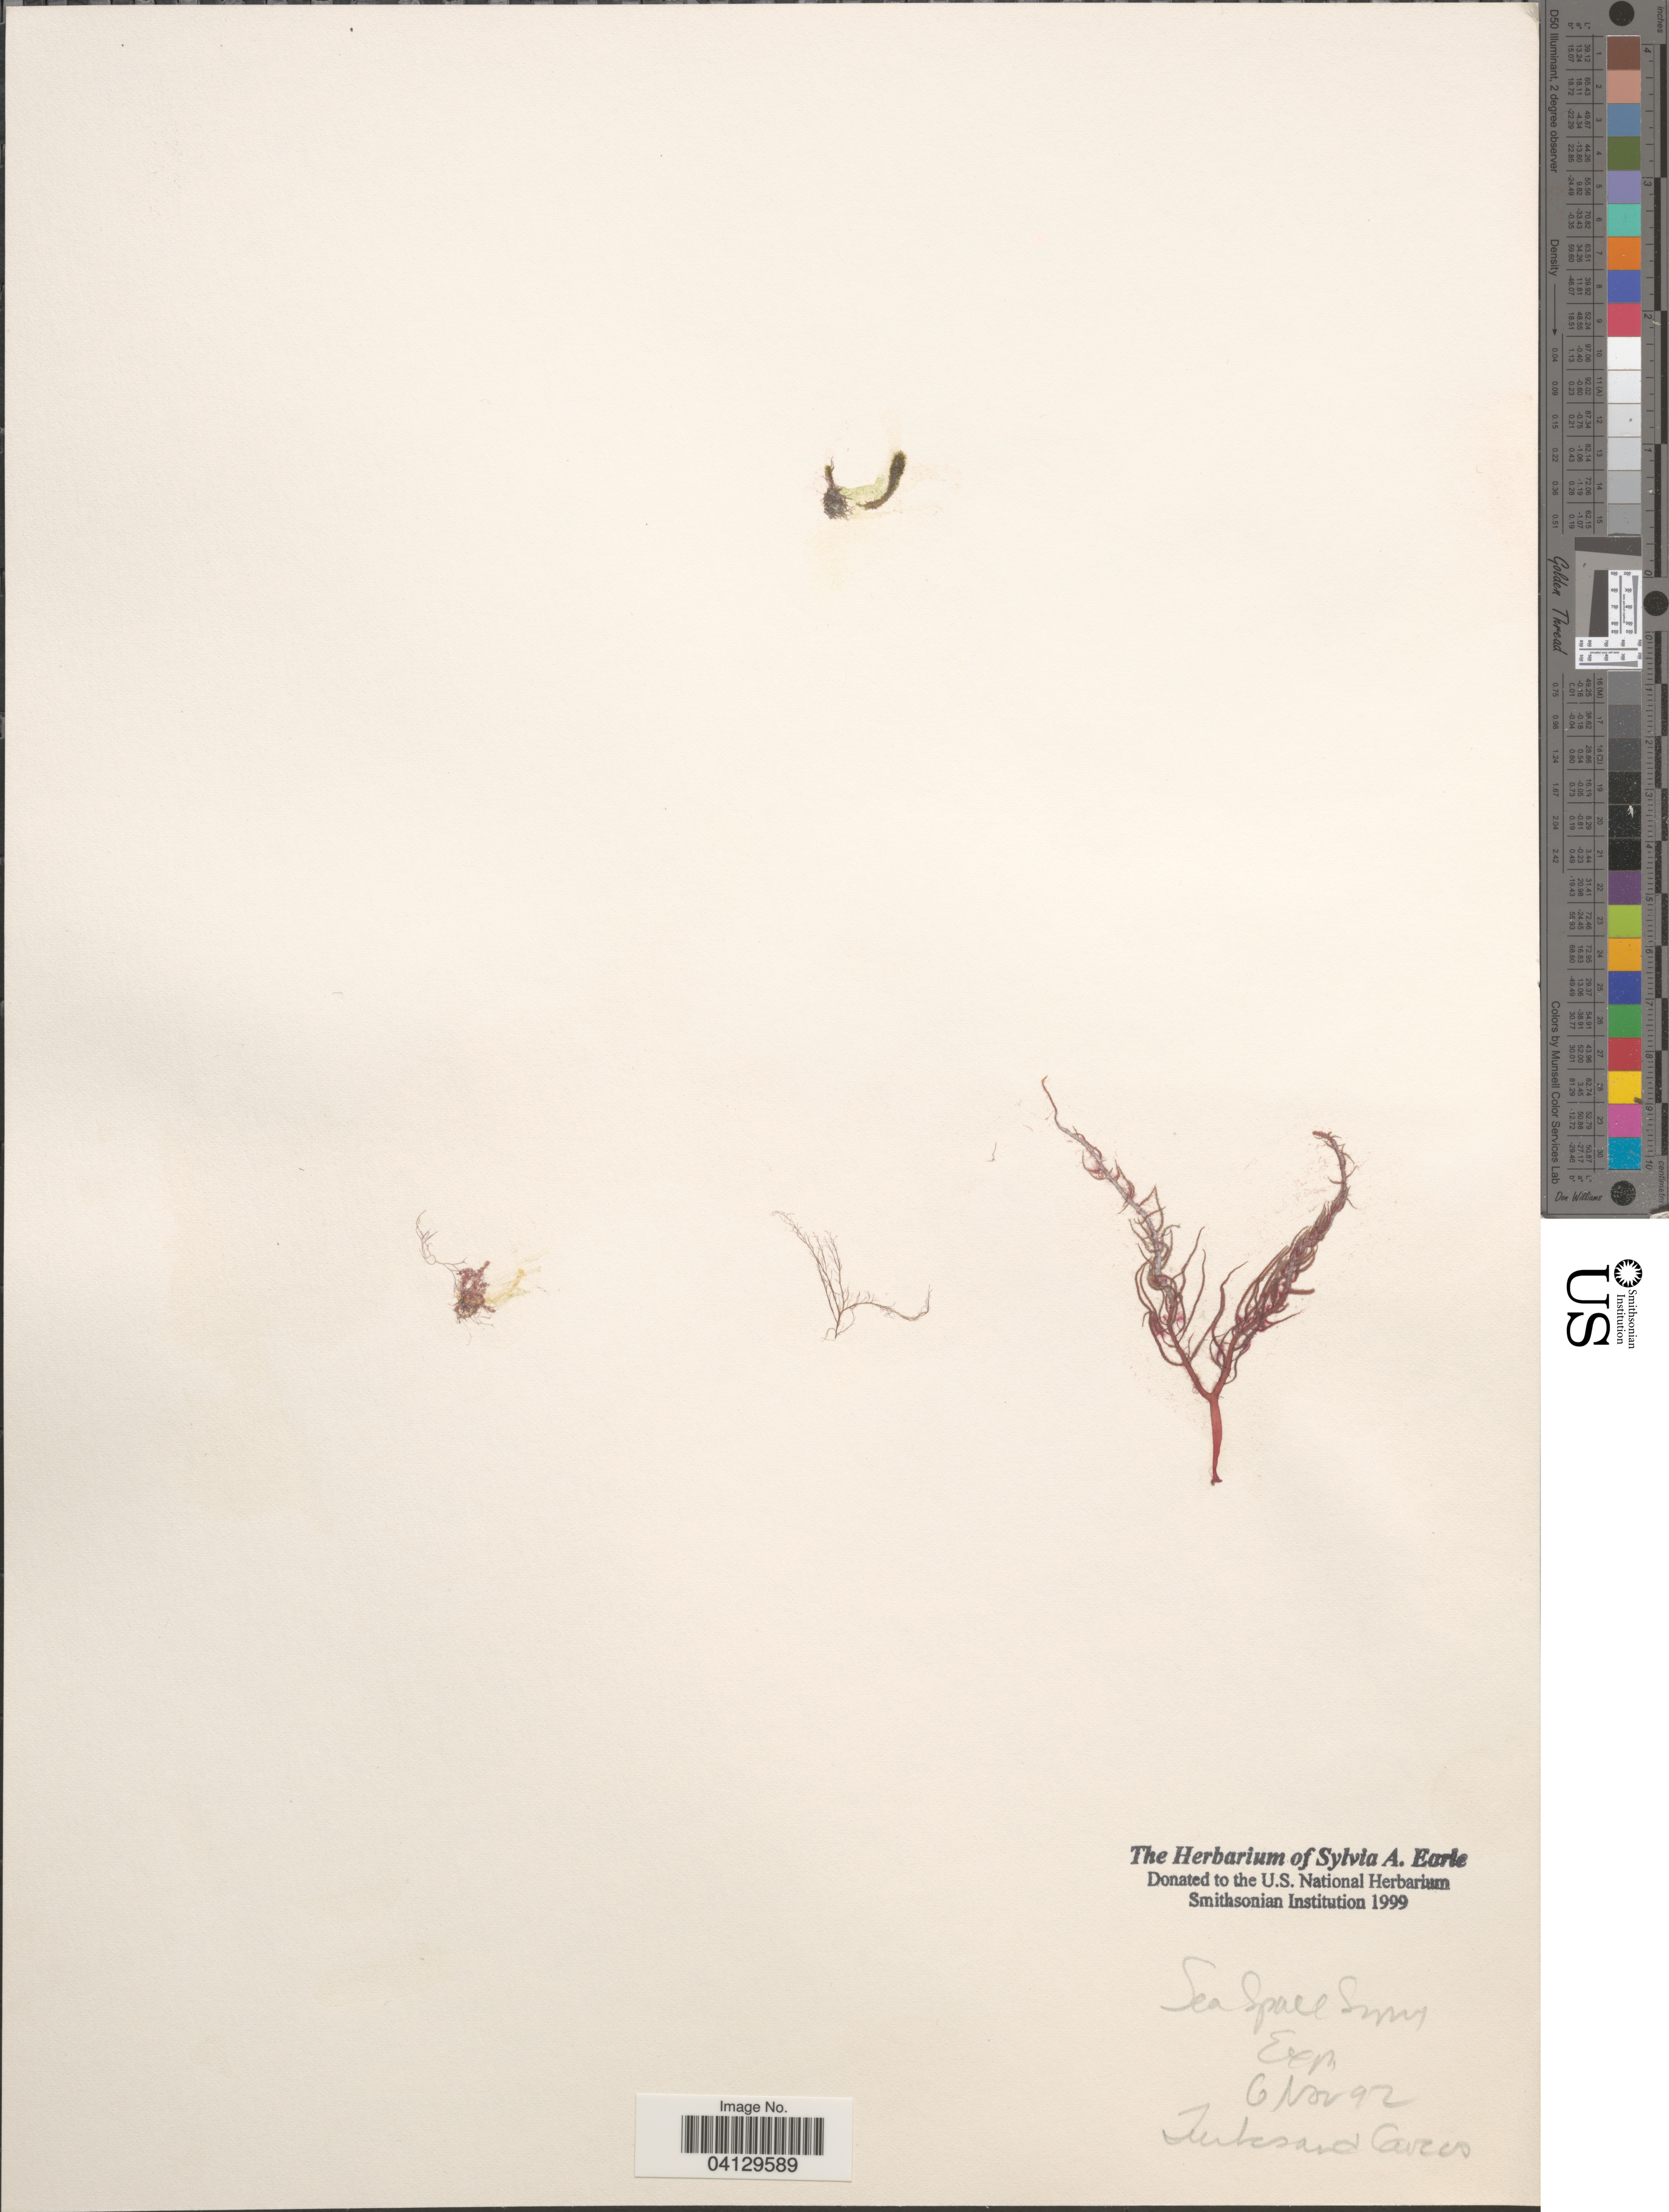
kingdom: Plantae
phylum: Rhodophyta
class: Florideophyceae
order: Corallinales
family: Corallinaceae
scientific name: Crustose Coralline Algae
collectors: Ex herb. Sylvia A. Earle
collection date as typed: Transcribed d/m/y: 6/11/92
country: Turks and Caicos Islands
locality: Sea Space Symp. Exp. Turks and Caicos.